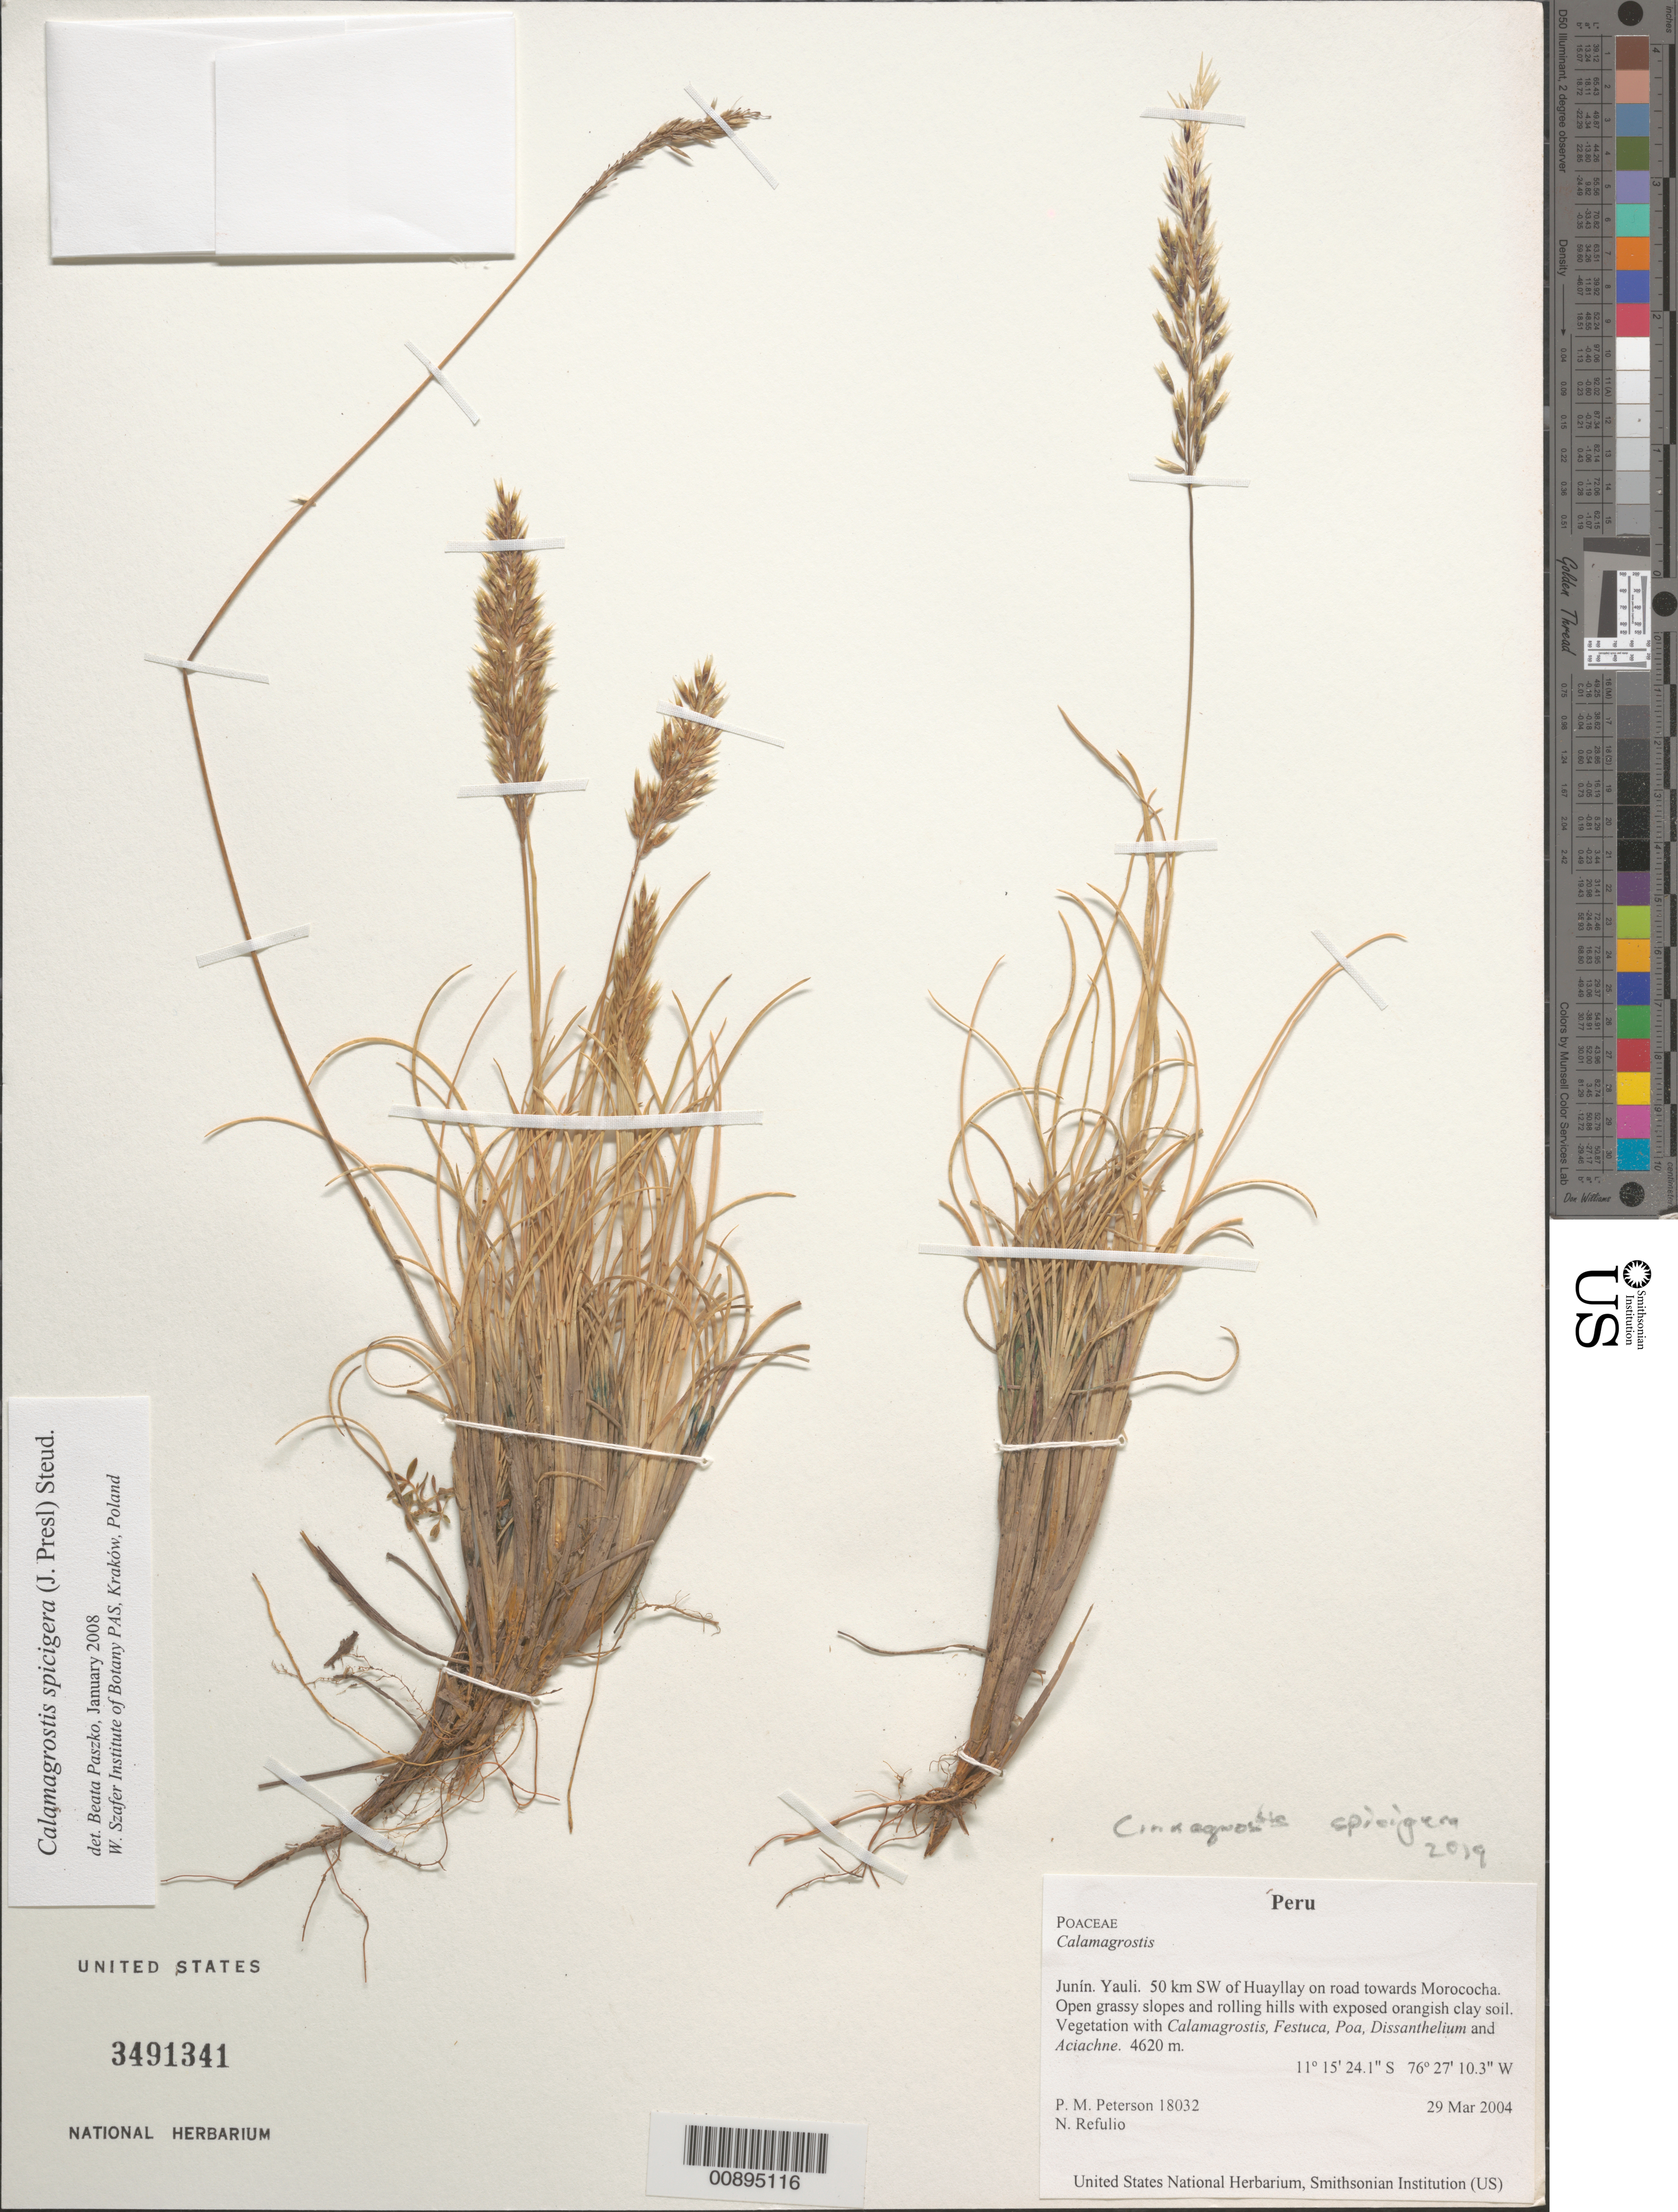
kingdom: Plantae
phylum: Tracheophyta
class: Liliopsida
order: Poales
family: Poaceae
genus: Cinnagrostis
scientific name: Cinnagrostis spicigera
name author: (J. Presl) P.M. Peterson et al.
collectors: P. M. Peterson & N. Refulio-Rodríguez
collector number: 18032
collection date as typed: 29 Mar 2004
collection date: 2004-03-29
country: Peru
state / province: Junín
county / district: Yauli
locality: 50 km SW of Huayllay on road towards Morococha. Open grassy slopes and rolling hills with exposed orangish clay soil. Vegetation with Calamagrostis, Festuca, Poa, Dissanthelium and Aciachne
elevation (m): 4620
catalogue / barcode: US 3491341